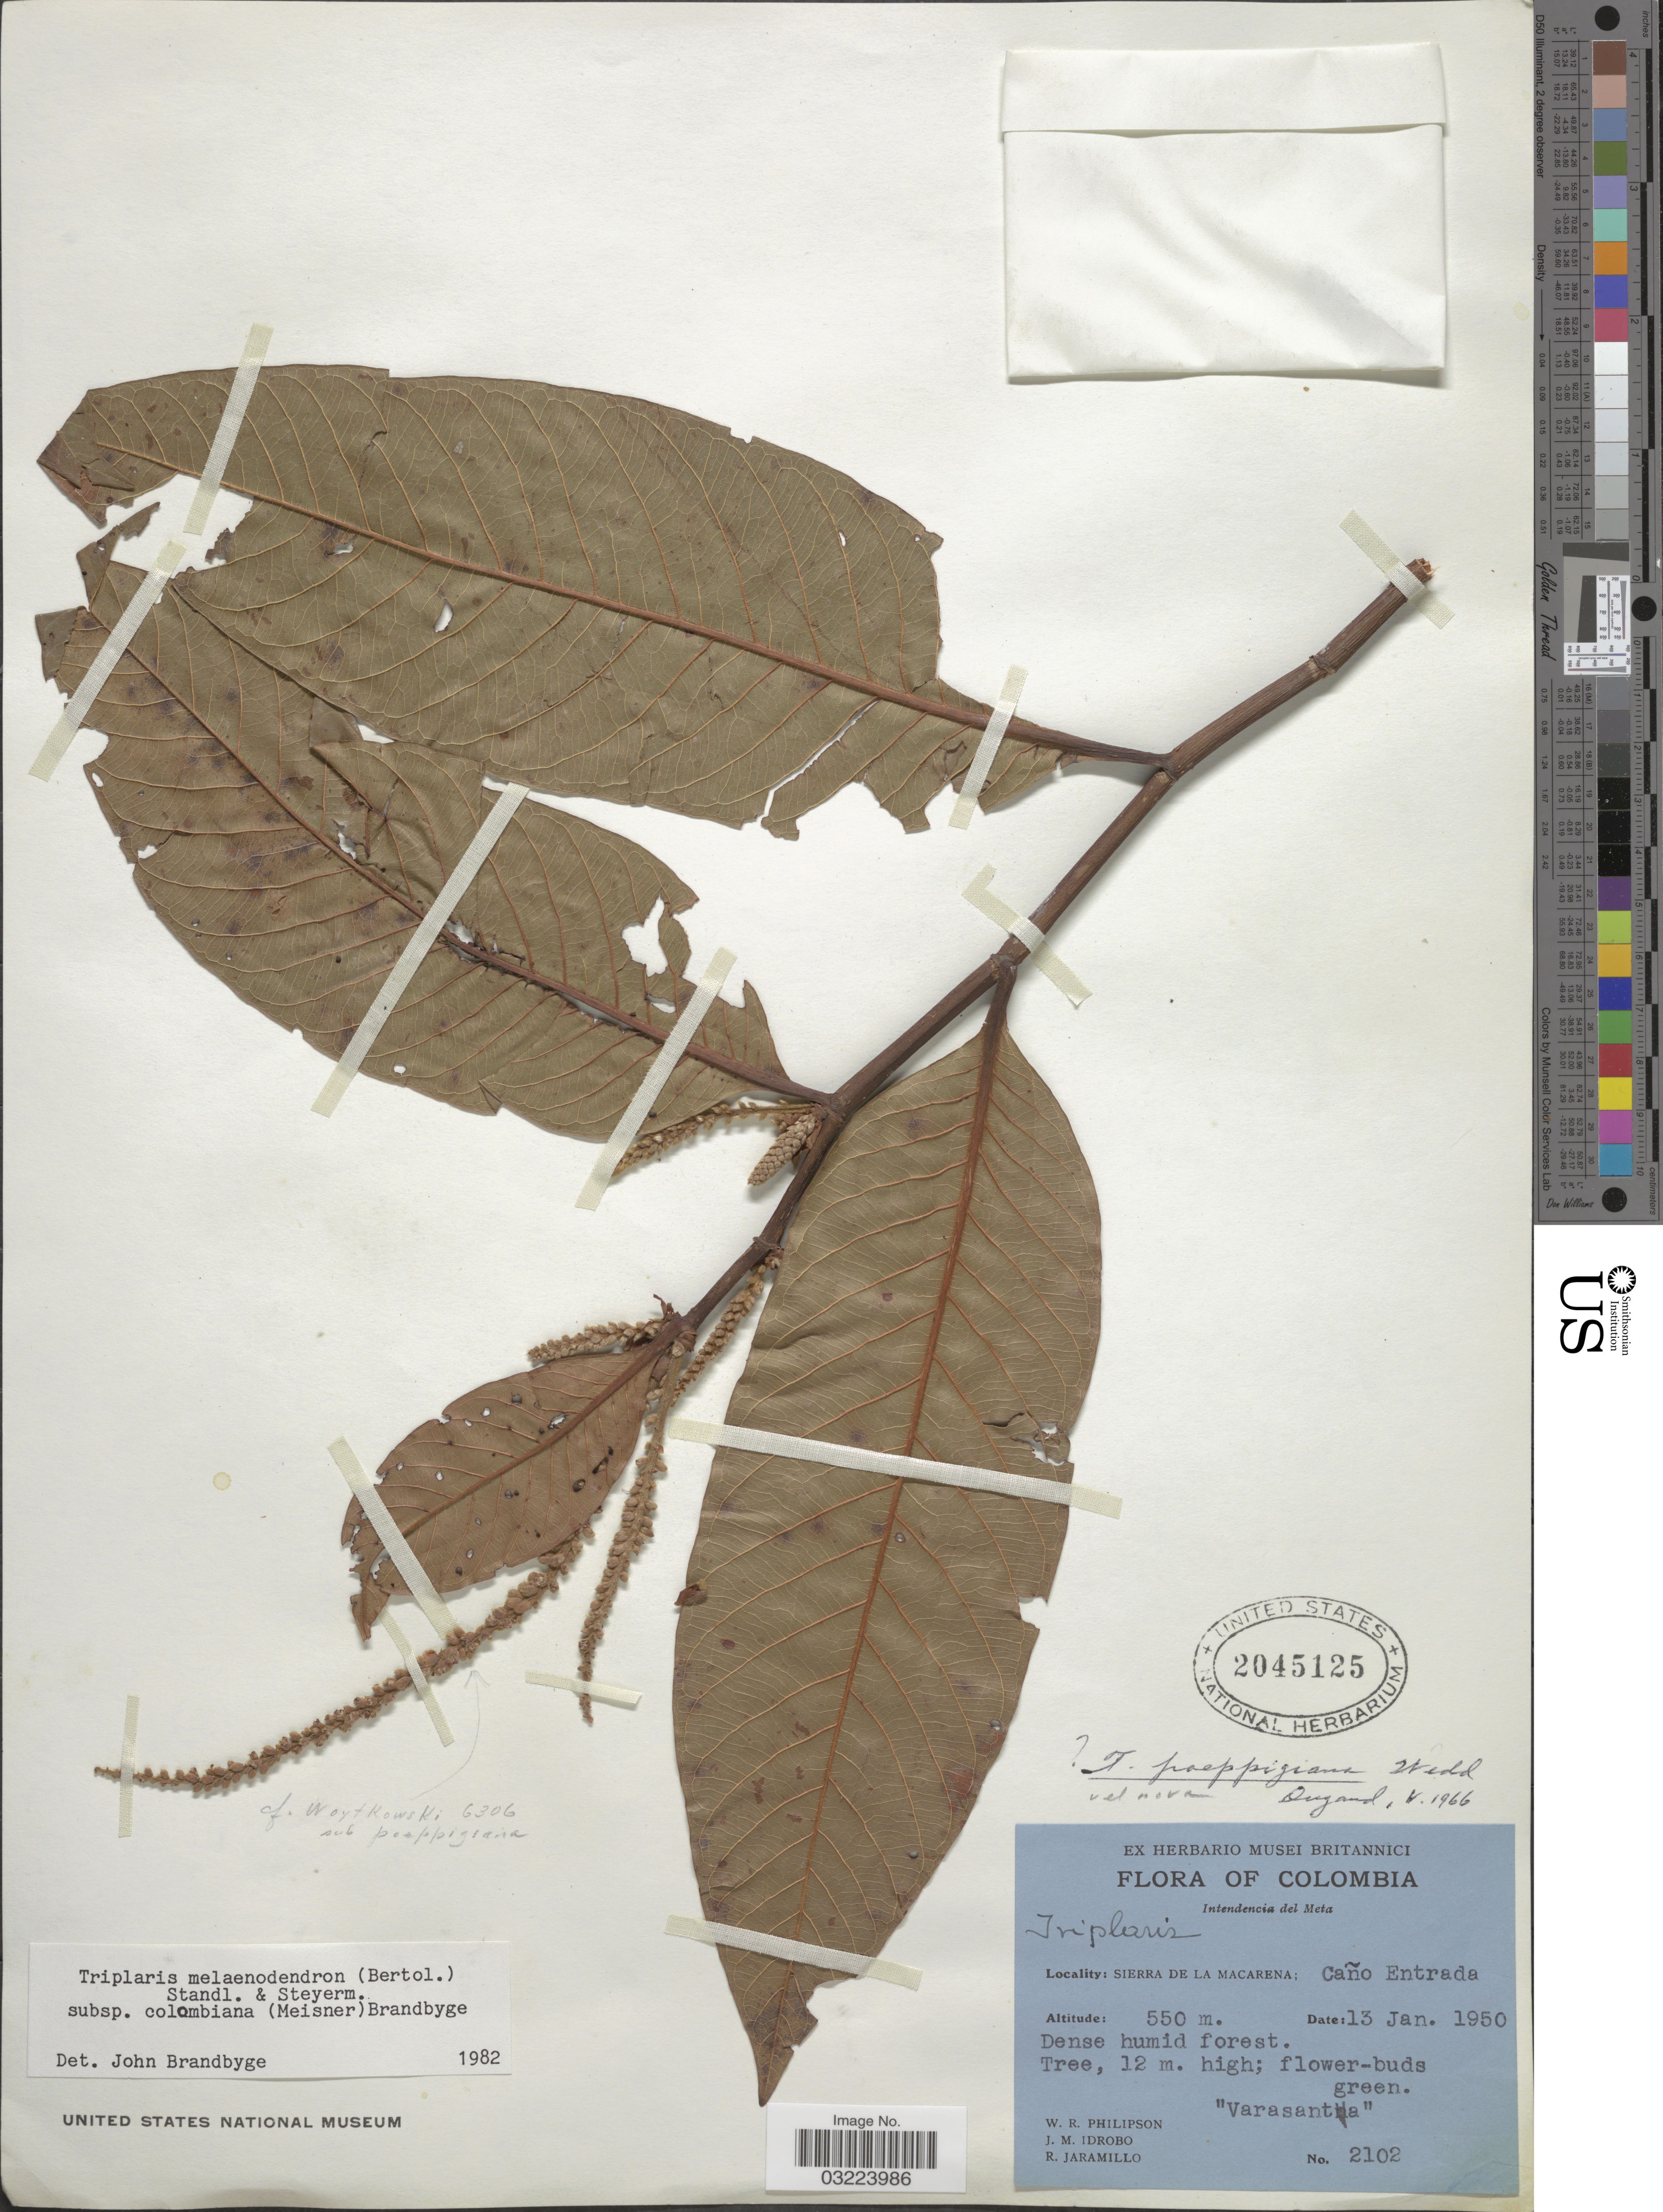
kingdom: Plantae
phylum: Tracheophyta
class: Magnoliopsida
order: Caryophyllales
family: Polygonaceae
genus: Triplaris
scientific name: Triplaris melaenodendron subsp. colombiana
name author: (Meisn.) Brandbyge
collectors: W. R. Philipson, J. M. Idrobo & R. Jaramillo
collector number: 2102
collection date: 1950-01-13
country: Colombia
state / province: Meta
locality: Intendencia del Meta. Sierra de La Macarena: Caño Entrada.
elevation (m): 550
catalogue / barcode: US 2045125